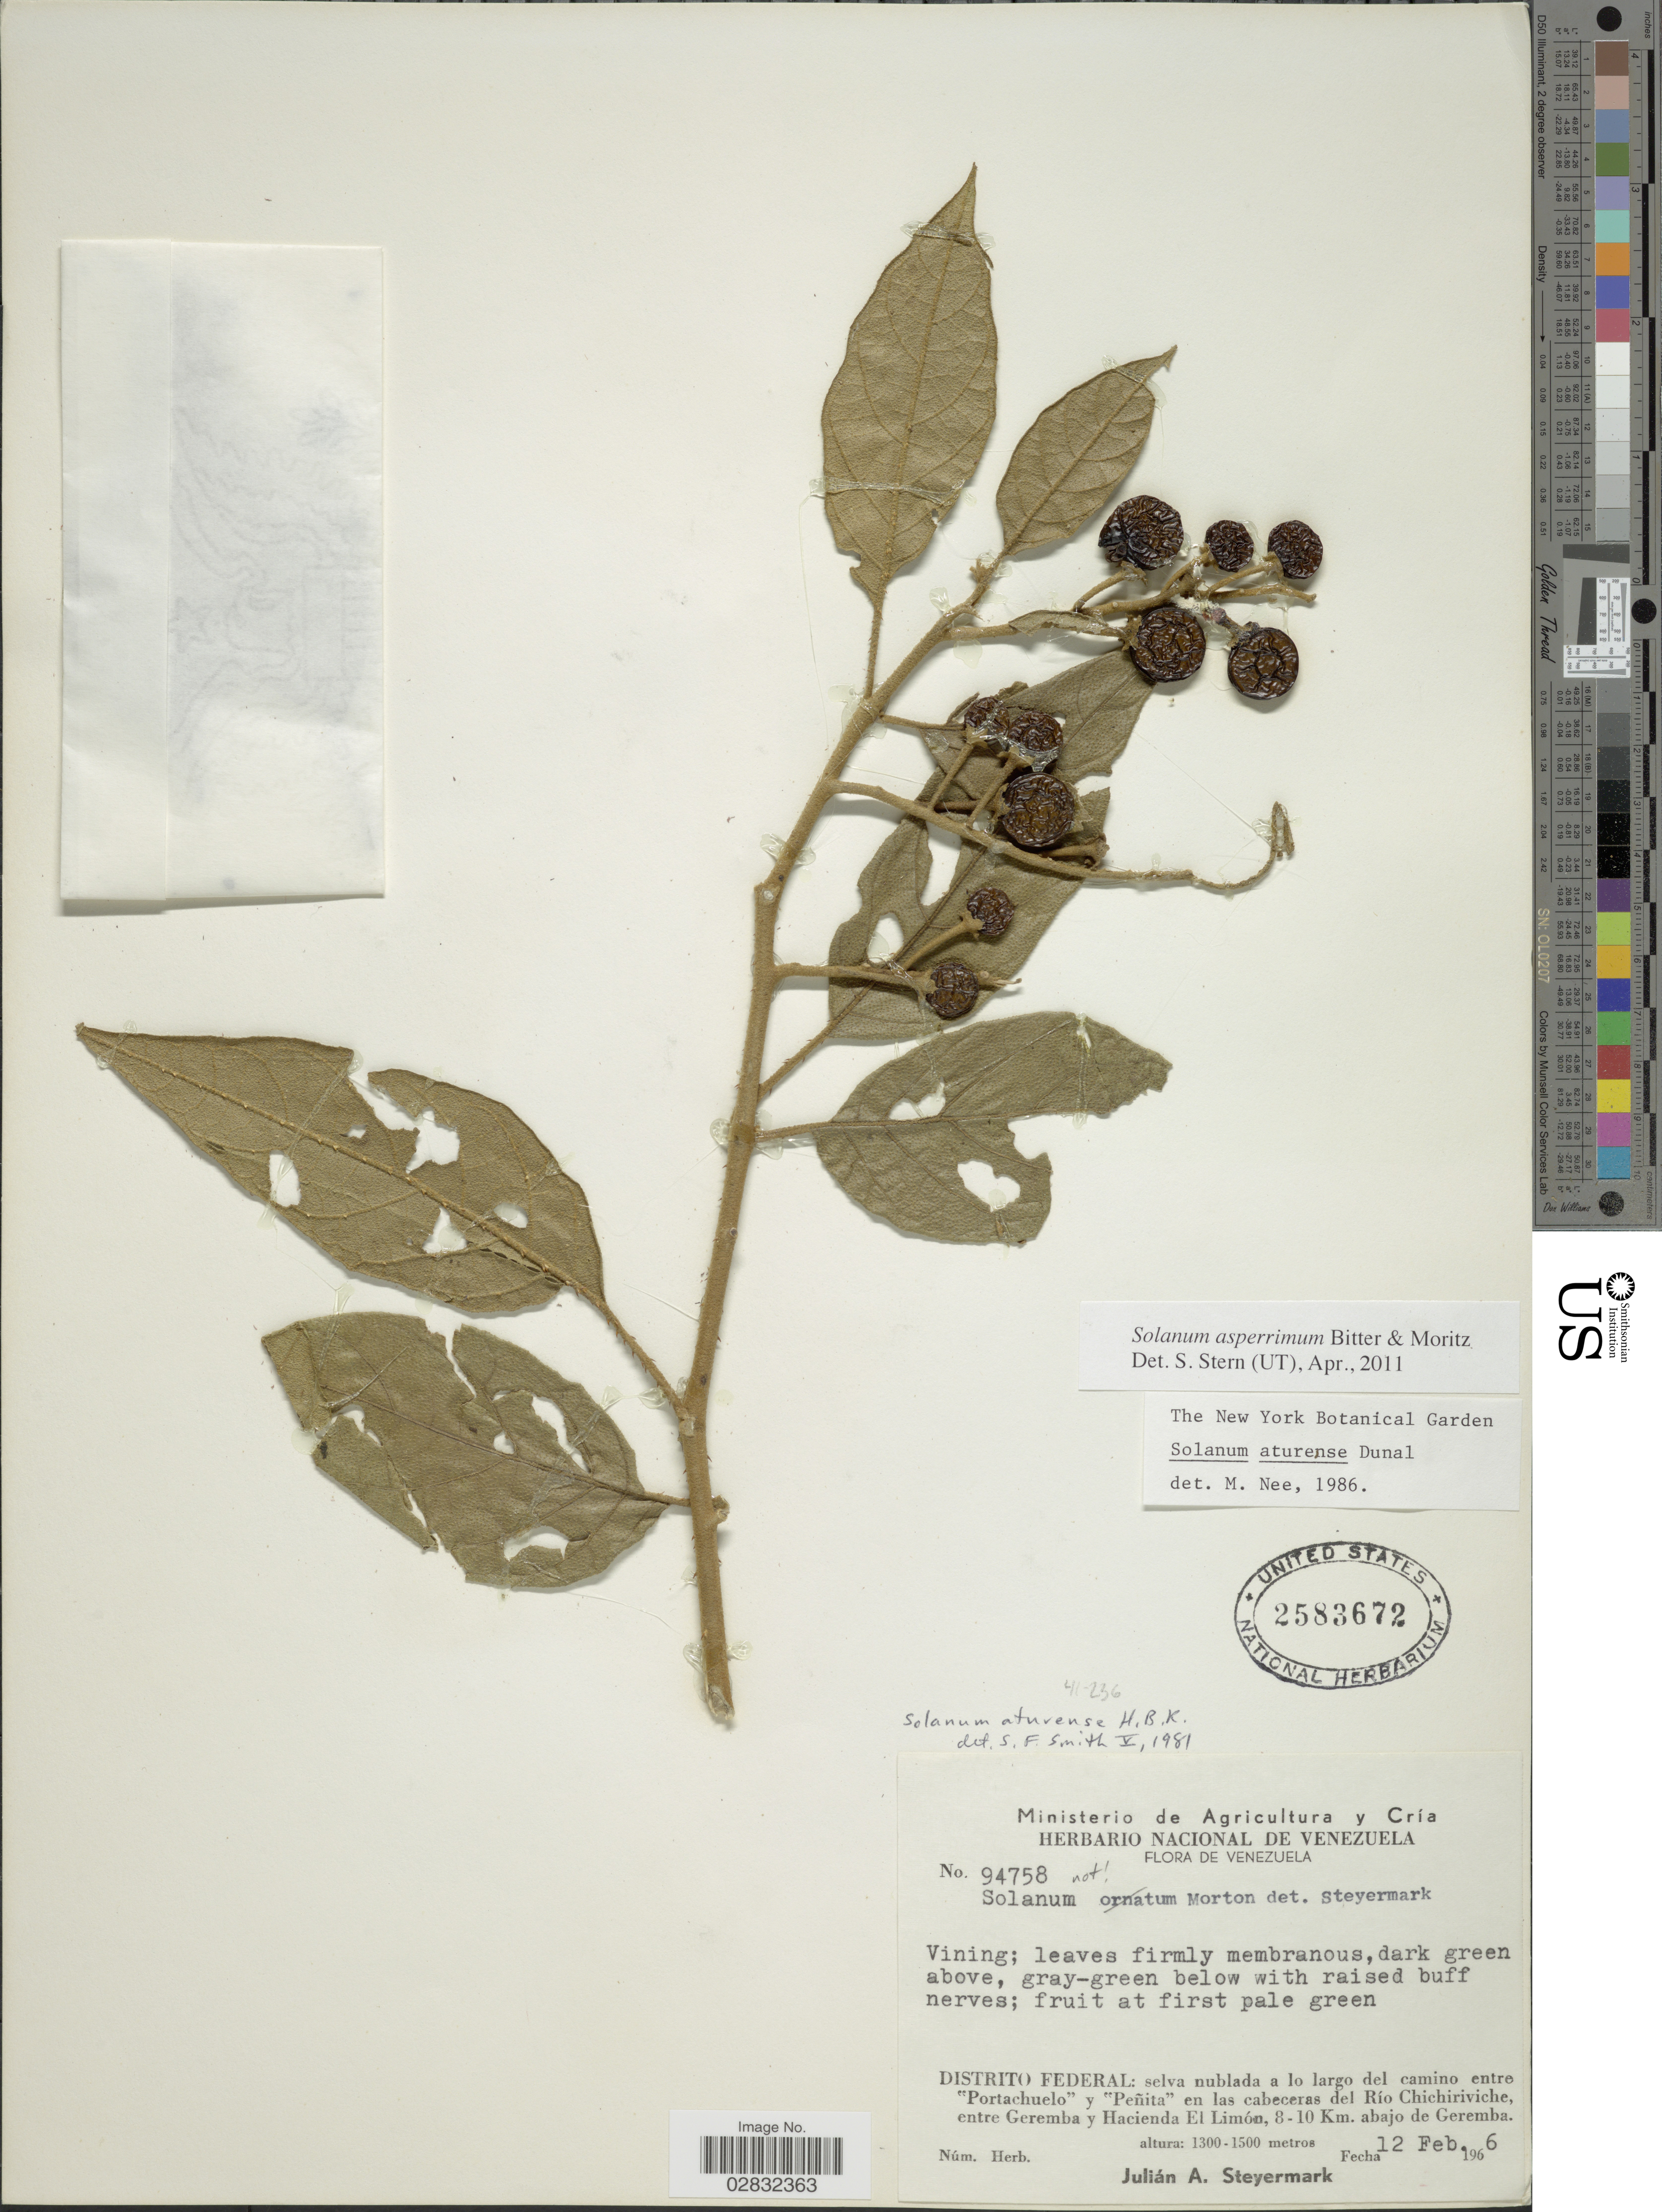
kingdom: Plantae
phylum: Tracheophyta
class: Magnoliopsida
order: Solanales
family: Solanaceae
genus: Solanum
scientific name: Solanum asperrimum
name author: Bitter & Moritz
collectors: J. Steyermark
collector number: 94758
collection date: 1966-02-12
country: Venezuela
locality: Distrito Federal: selva nublada a lo largo del camuino entre "Portachuelo" y "Peñita" en las cabeceras del Río Chichiriviche, entre Geremba y Hacienda El Limón, 8-10 Km. abajo de Geremba.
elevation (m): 1300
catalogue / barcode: US 2583672